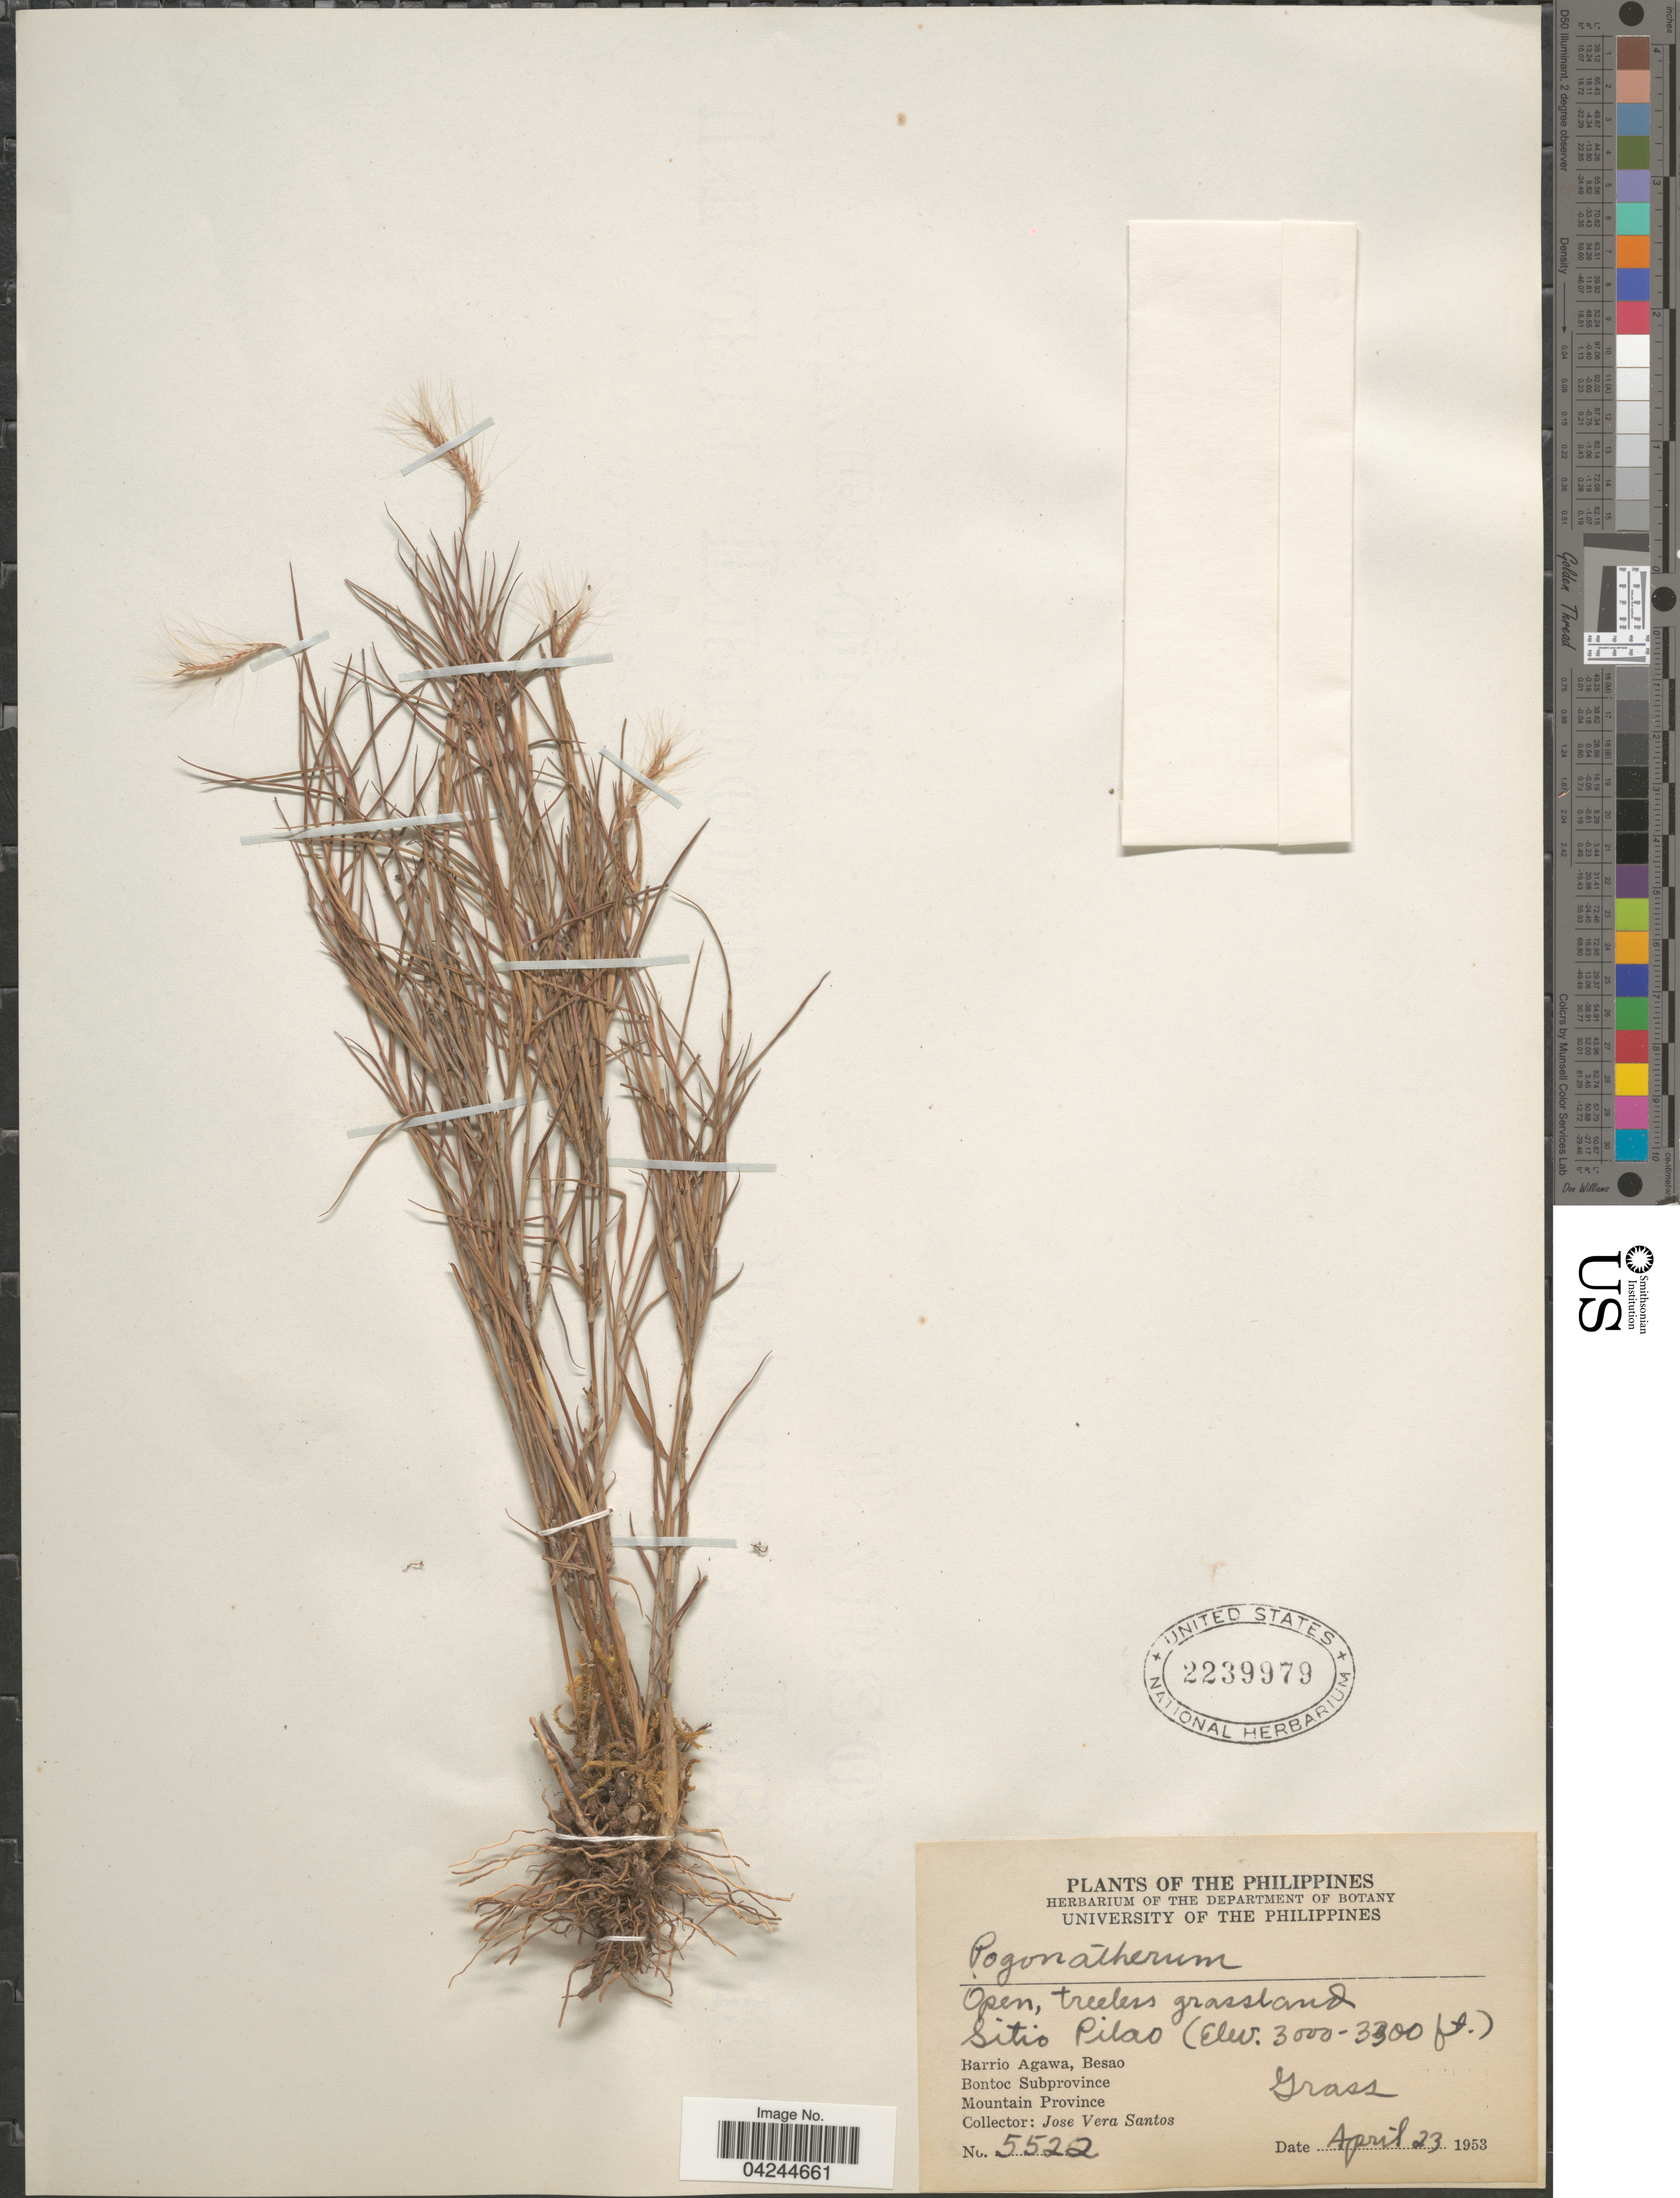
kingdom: Plantae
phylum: Tracheophyta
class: Liliopsida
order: Poales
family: Poaceae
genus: Pogonatherum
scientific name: Pogonatherum sp.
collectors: J. Santos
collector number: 5522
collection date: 1953-04-23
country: Philippines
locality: Open, treeless grassland. Sitio Pilao. Barrio Agawa, Besao. Bontoc Subprovince. Mountain Province.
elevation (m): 914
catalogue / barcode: US 2239979